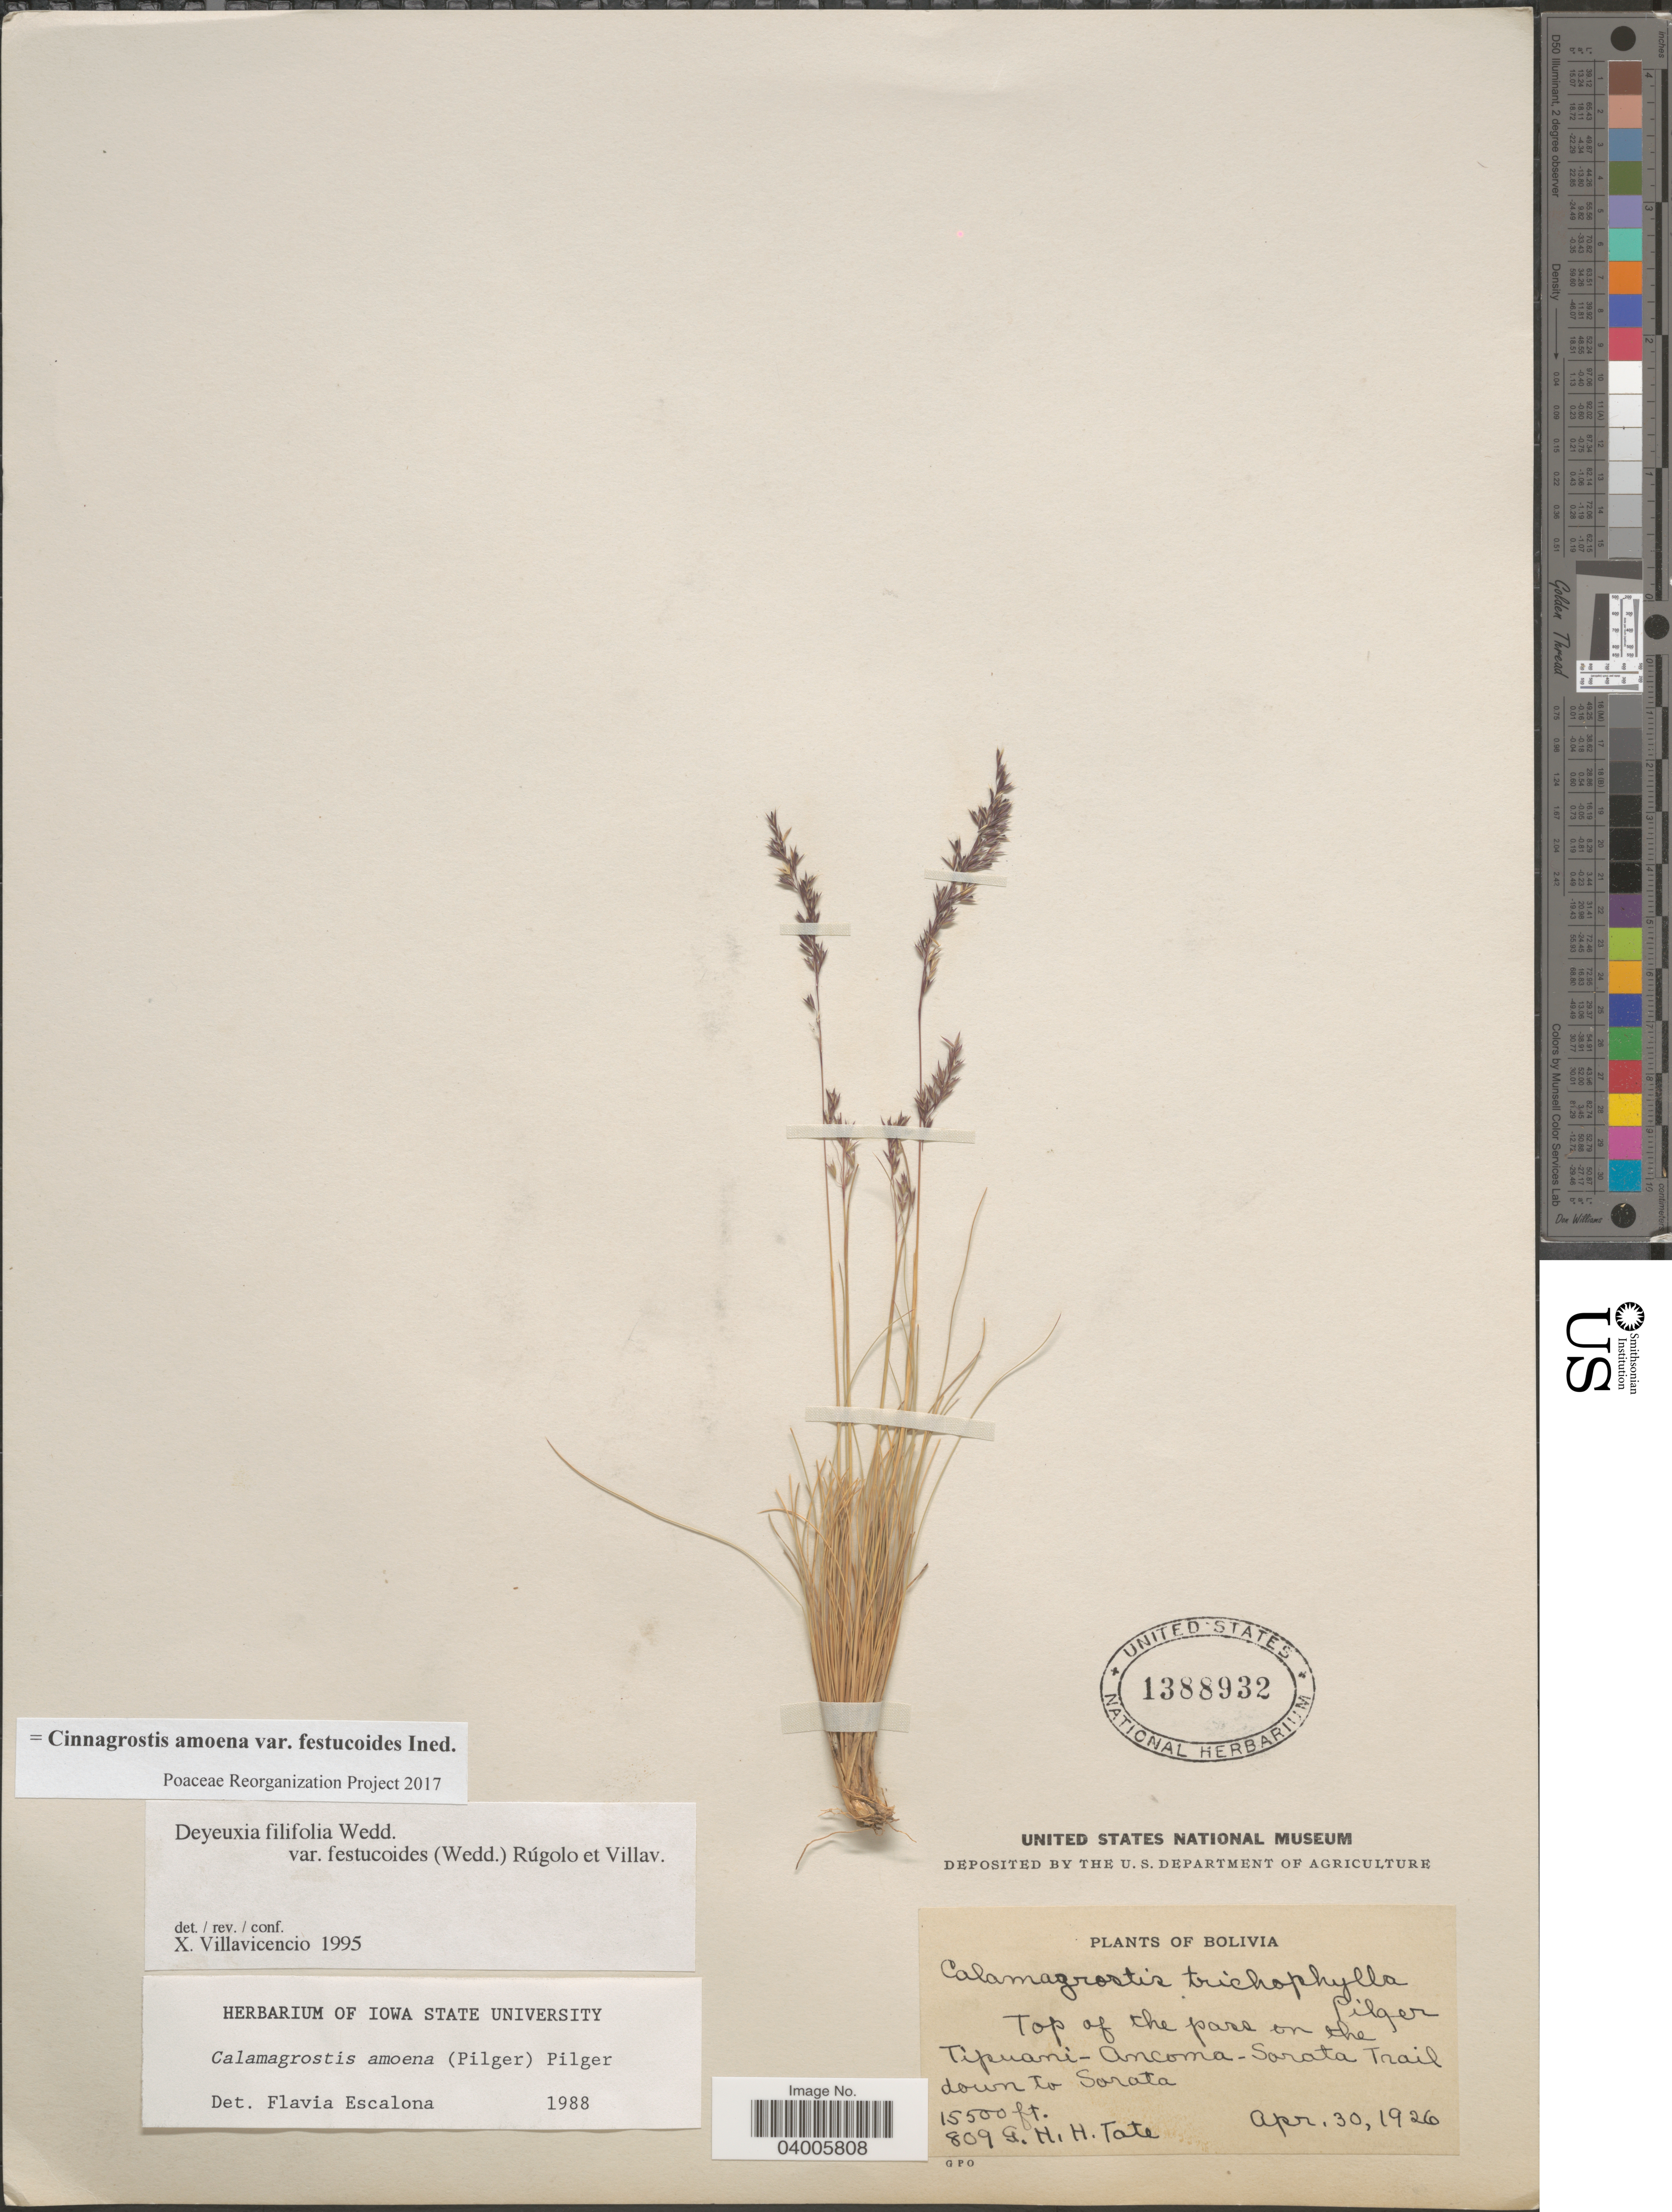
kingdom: Plantae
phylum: Tracheophyta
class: Liliopsida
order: Poales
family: Poaceae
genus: Cinnagrostis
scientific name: Cinnagrostis filifolia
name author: (Wedd.) P.M. Peterson et al.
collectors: G. H. H.Tate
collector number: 809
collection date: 1926-04-30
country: Bolivia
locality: Top of the pass on the Tipuani-Ancoma-Sorata Trail down to Sorata.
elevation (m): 4724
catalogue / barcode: US 1388932